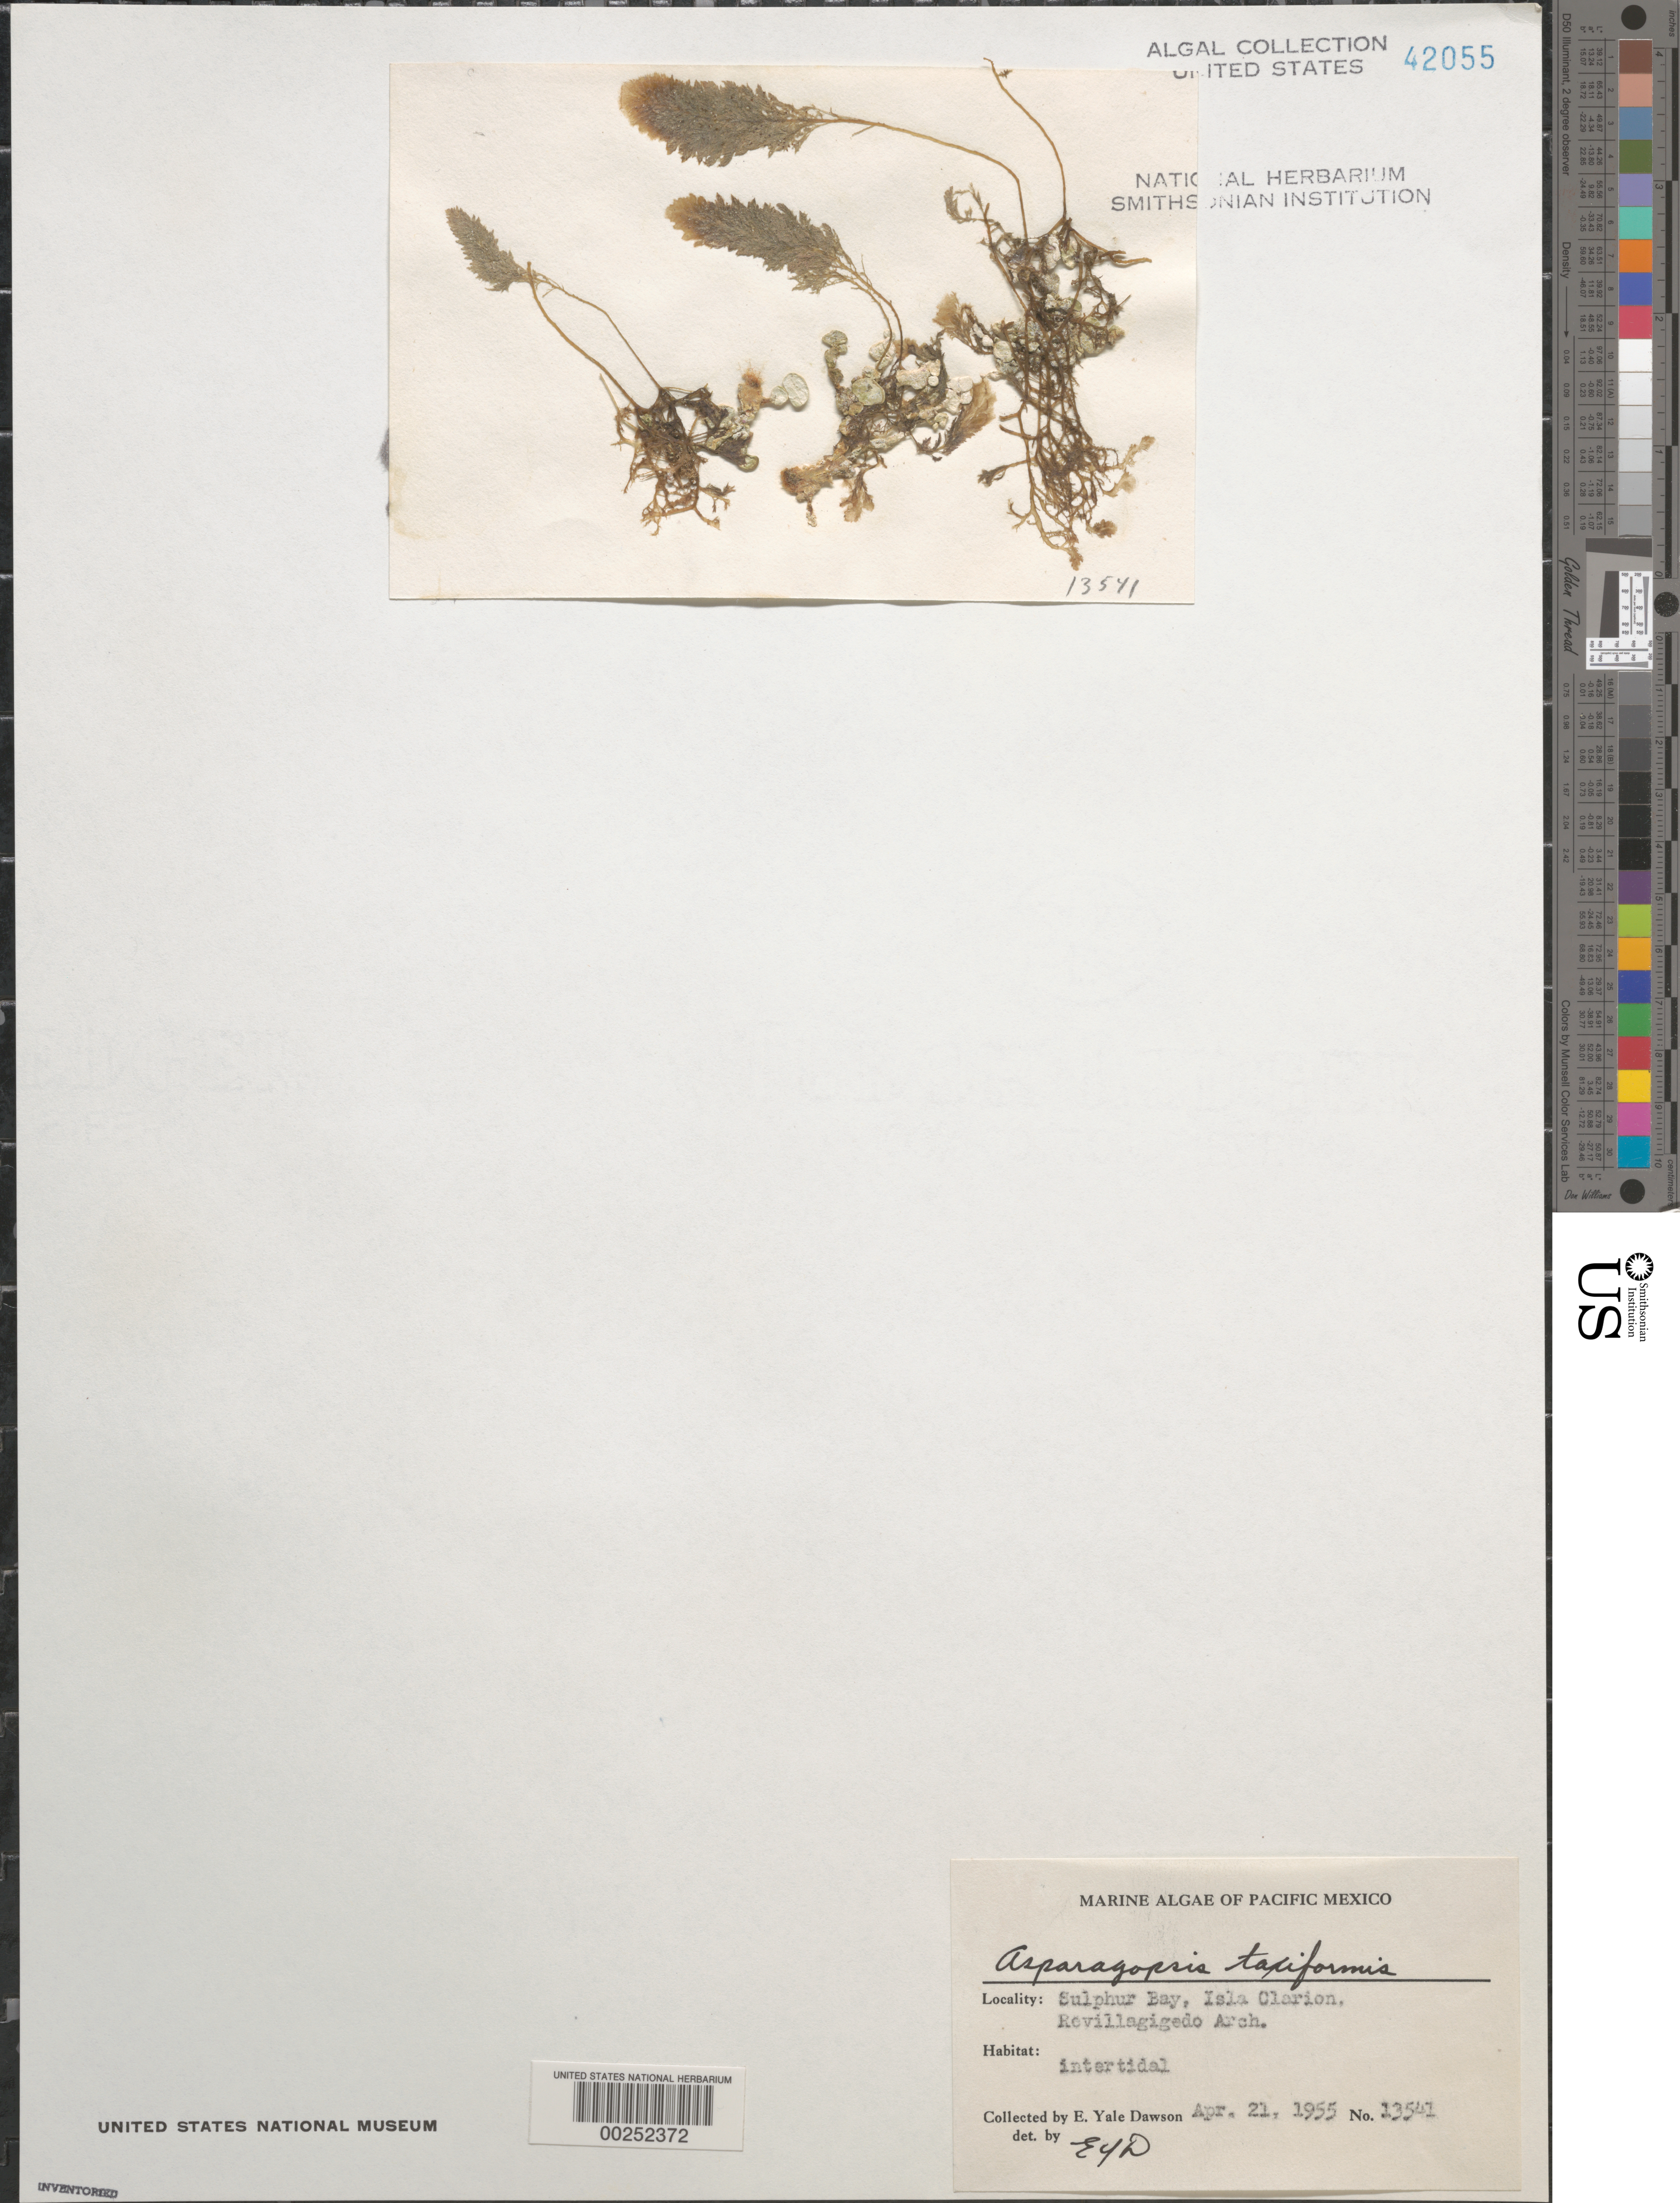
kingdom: Plantae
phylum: Rhodophyta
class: Florideophyceae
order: Bonnemaisoniales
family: Bonnemaisoniaceae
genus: Asparagopsis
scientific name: Asparagopsis taxiformis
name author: (Delile) Trevis.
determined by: Dawson, E. Y.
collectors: E. Y. Dawson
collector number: EYD 13541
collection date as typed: Apr. 21,1955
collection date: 1955-04-21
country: Mexico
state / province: Colima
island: Isla Clarion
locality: Sulphur Bay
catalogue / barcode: US 42055